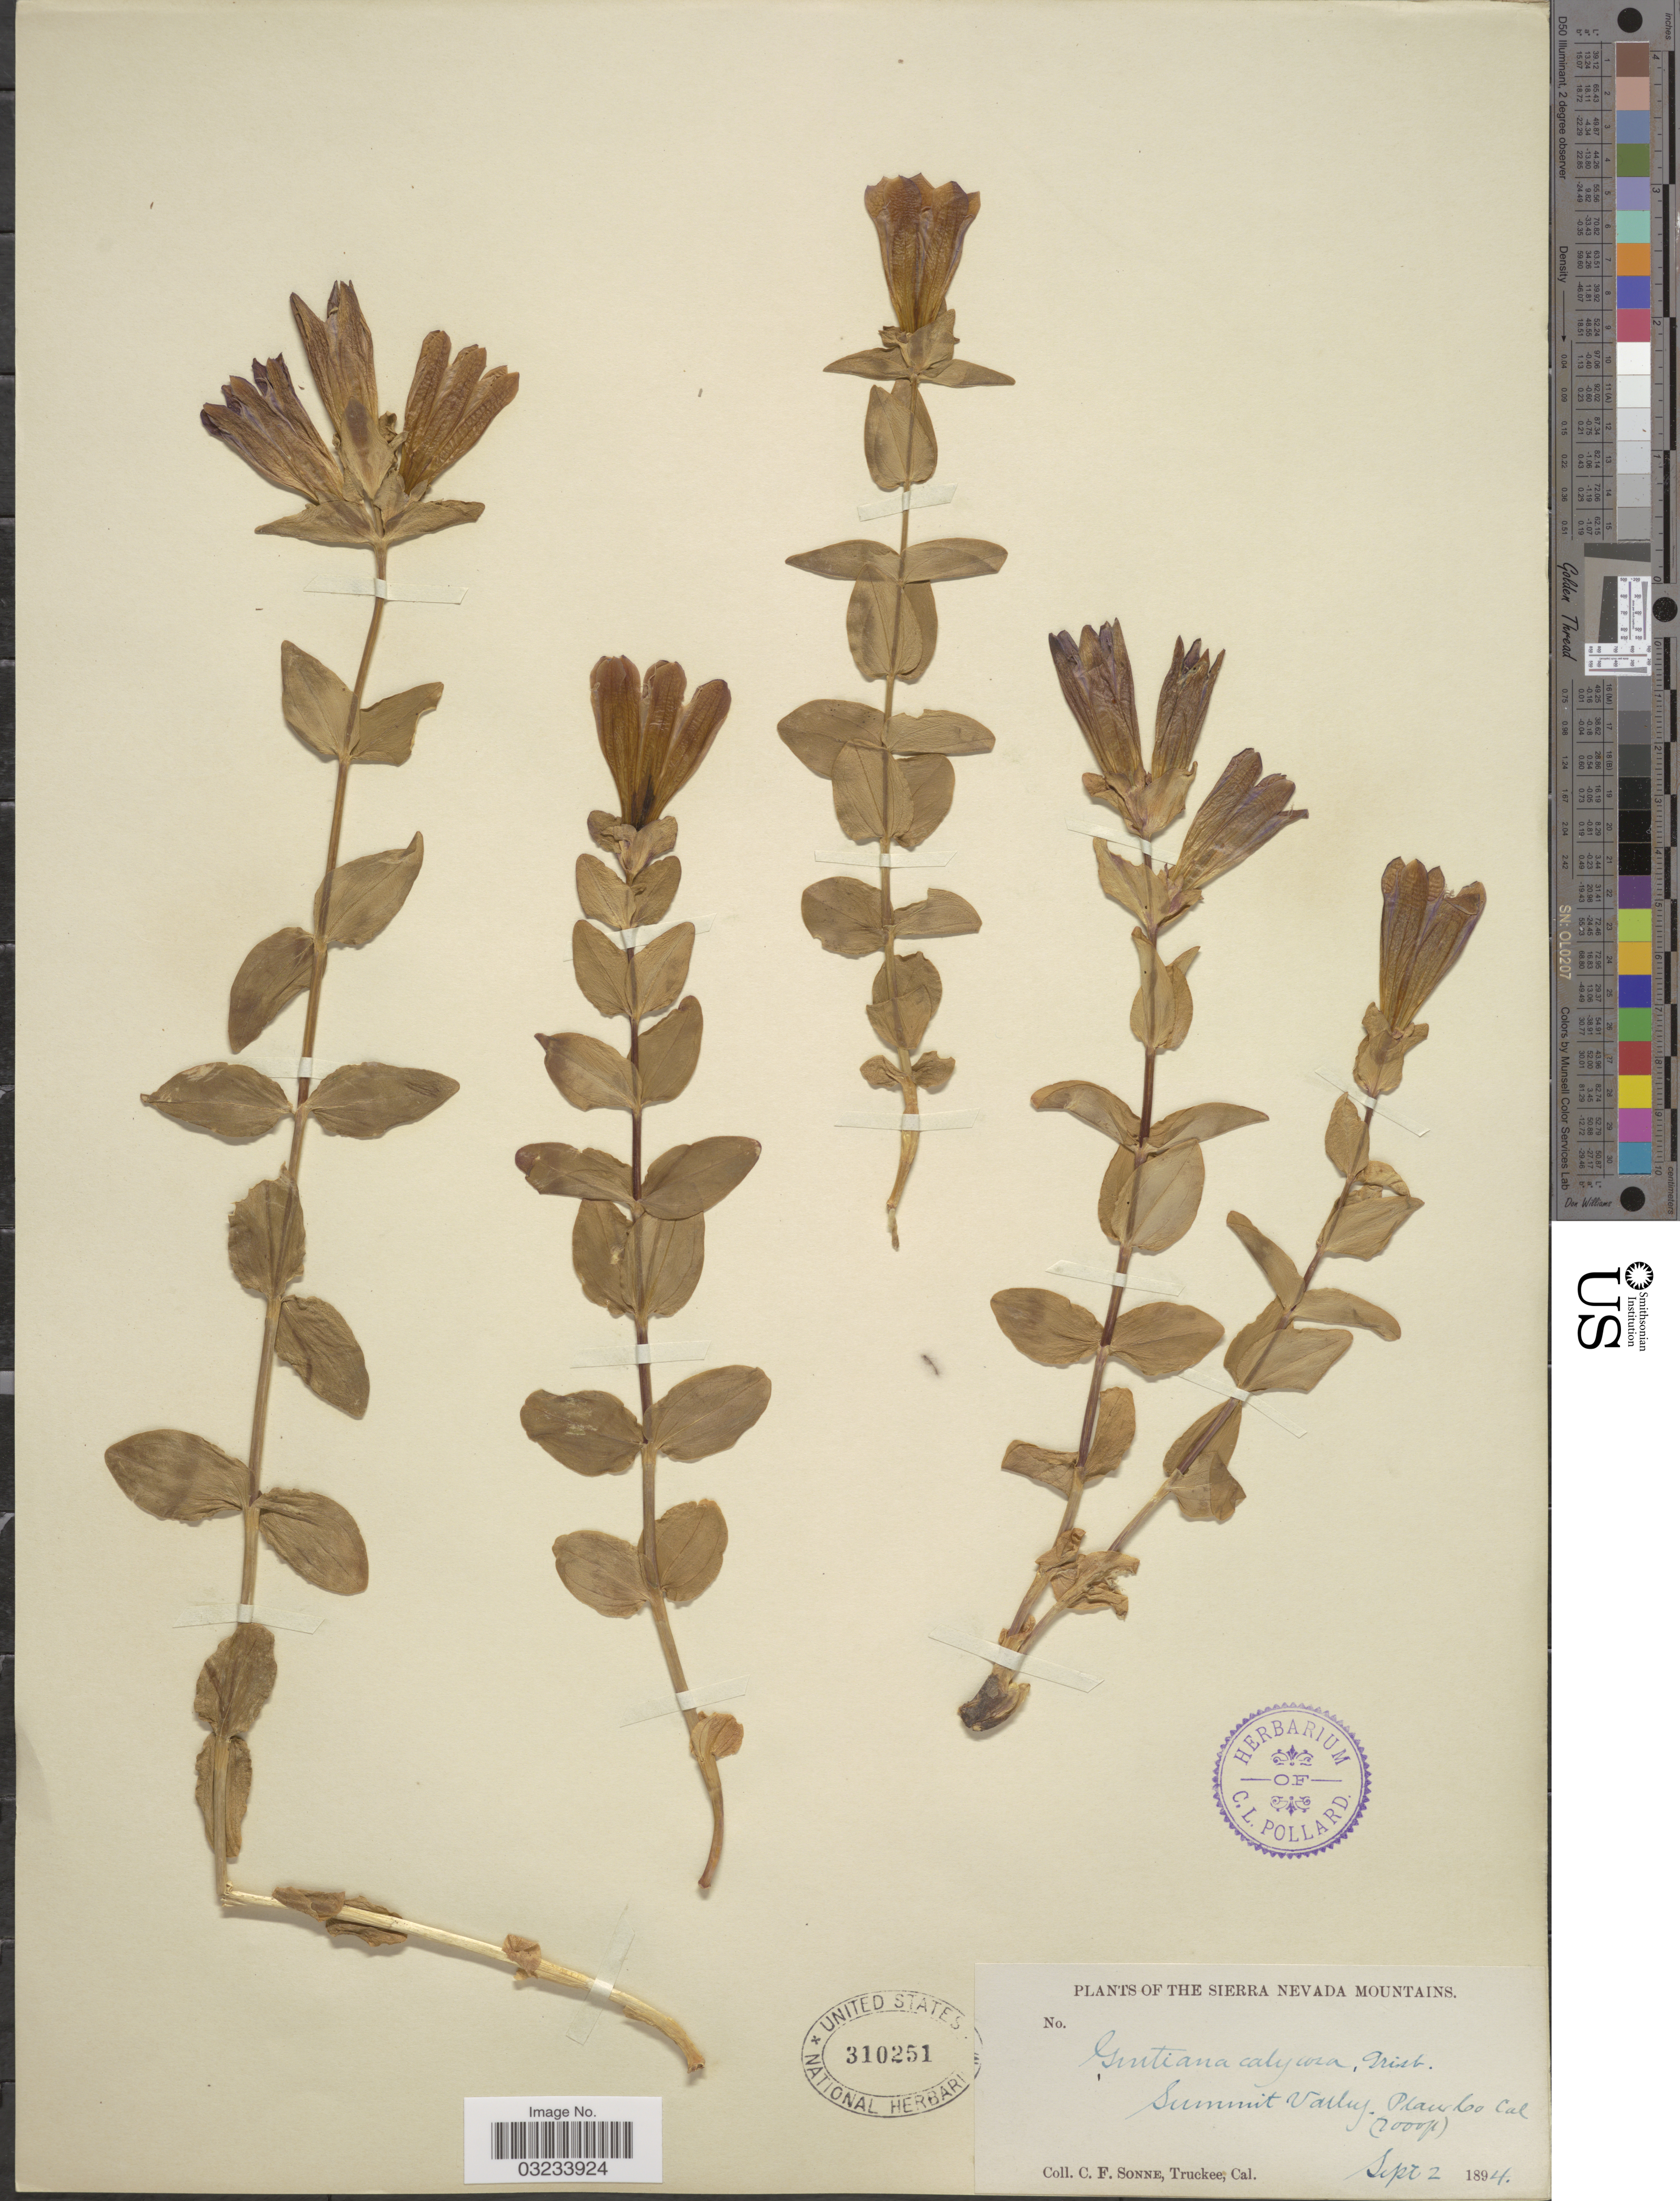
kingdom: Plantae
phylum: Tracheophyta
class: Magnoliopsida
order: Gentianales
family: Gentianaceae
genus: Gentiana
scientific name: Gentiana calycosa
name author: Griseb.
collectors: C. Sonne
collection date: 1894-09-02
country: United States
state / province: California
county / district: Placer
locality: The Sierra Nevada Mountains, Summit Valley, Placer Co.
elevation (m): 610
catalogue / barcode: US 310251